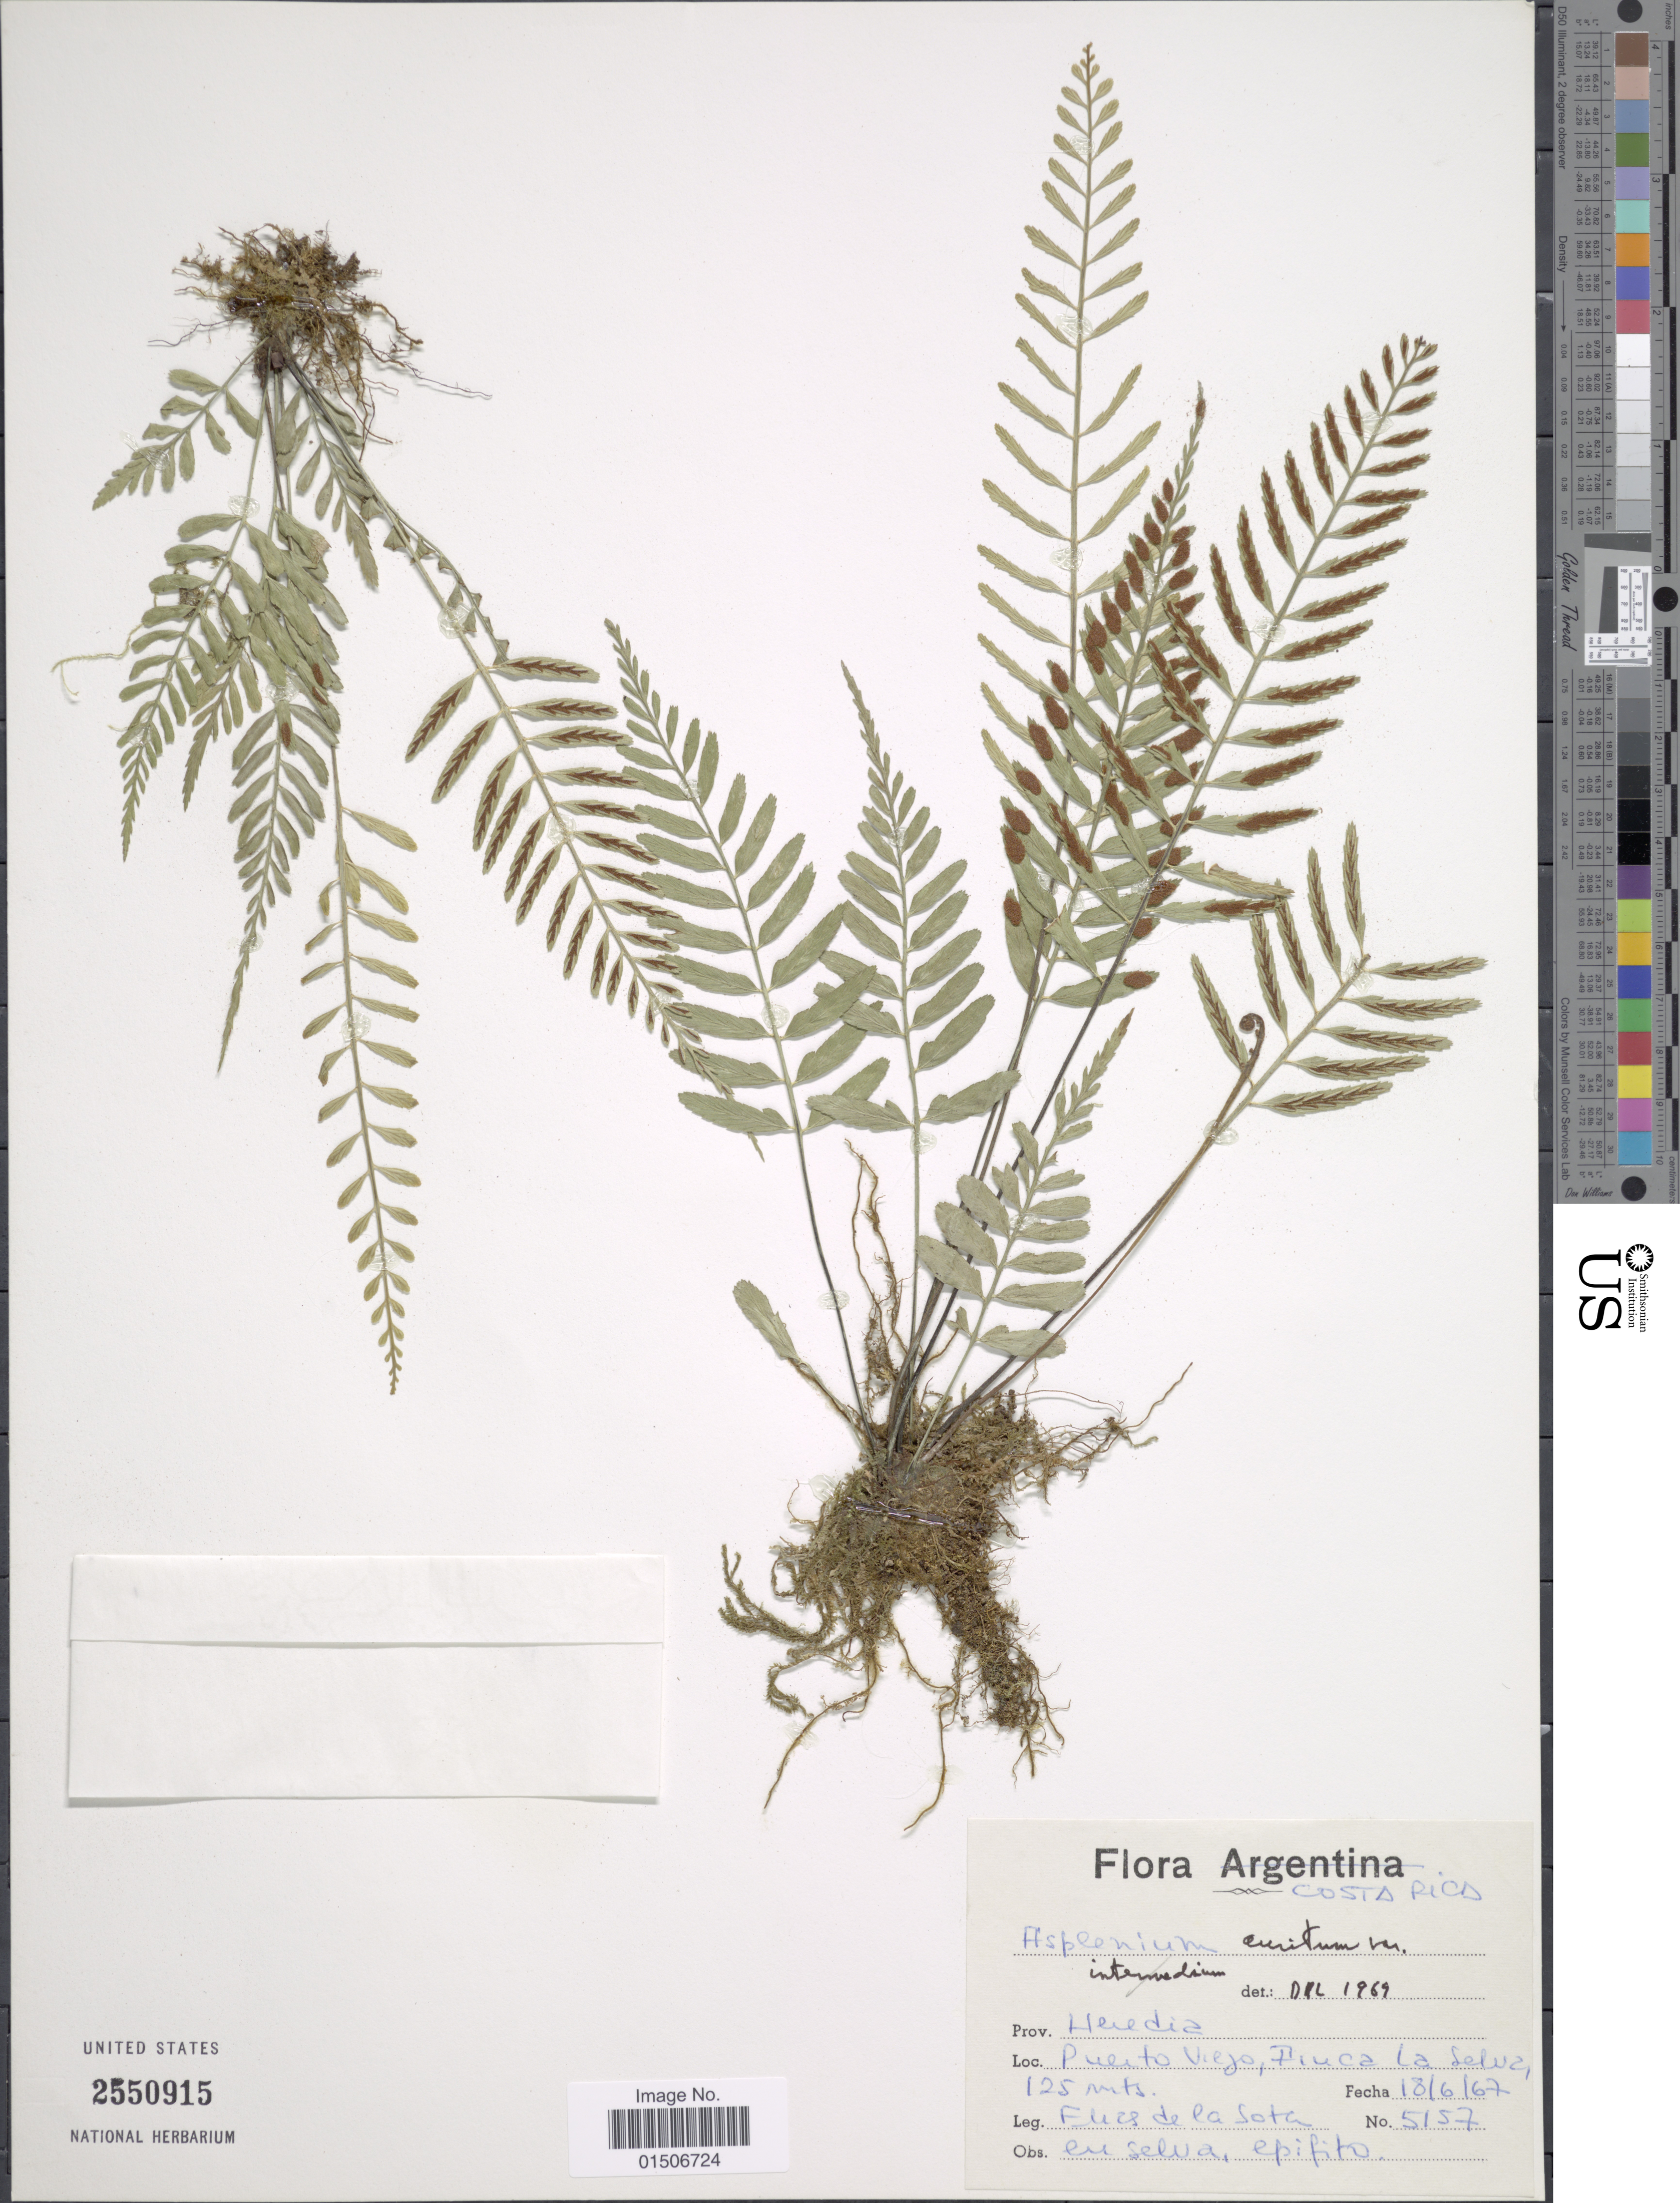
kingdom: Plantae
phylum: Tracheophyta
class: Polypodiopsida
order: Polypodiales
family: Aspleniaceae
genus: Asplenium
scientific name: Asplenium levyi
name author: E. Fourn.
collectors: E. R. de la Sota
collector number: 5157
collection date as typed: Transcribed d/m/y: 13/6/67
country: Costa Rica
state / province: Heredia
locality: Puero Viejo, Finca La Selva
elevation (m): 125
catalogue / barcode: US 2550915